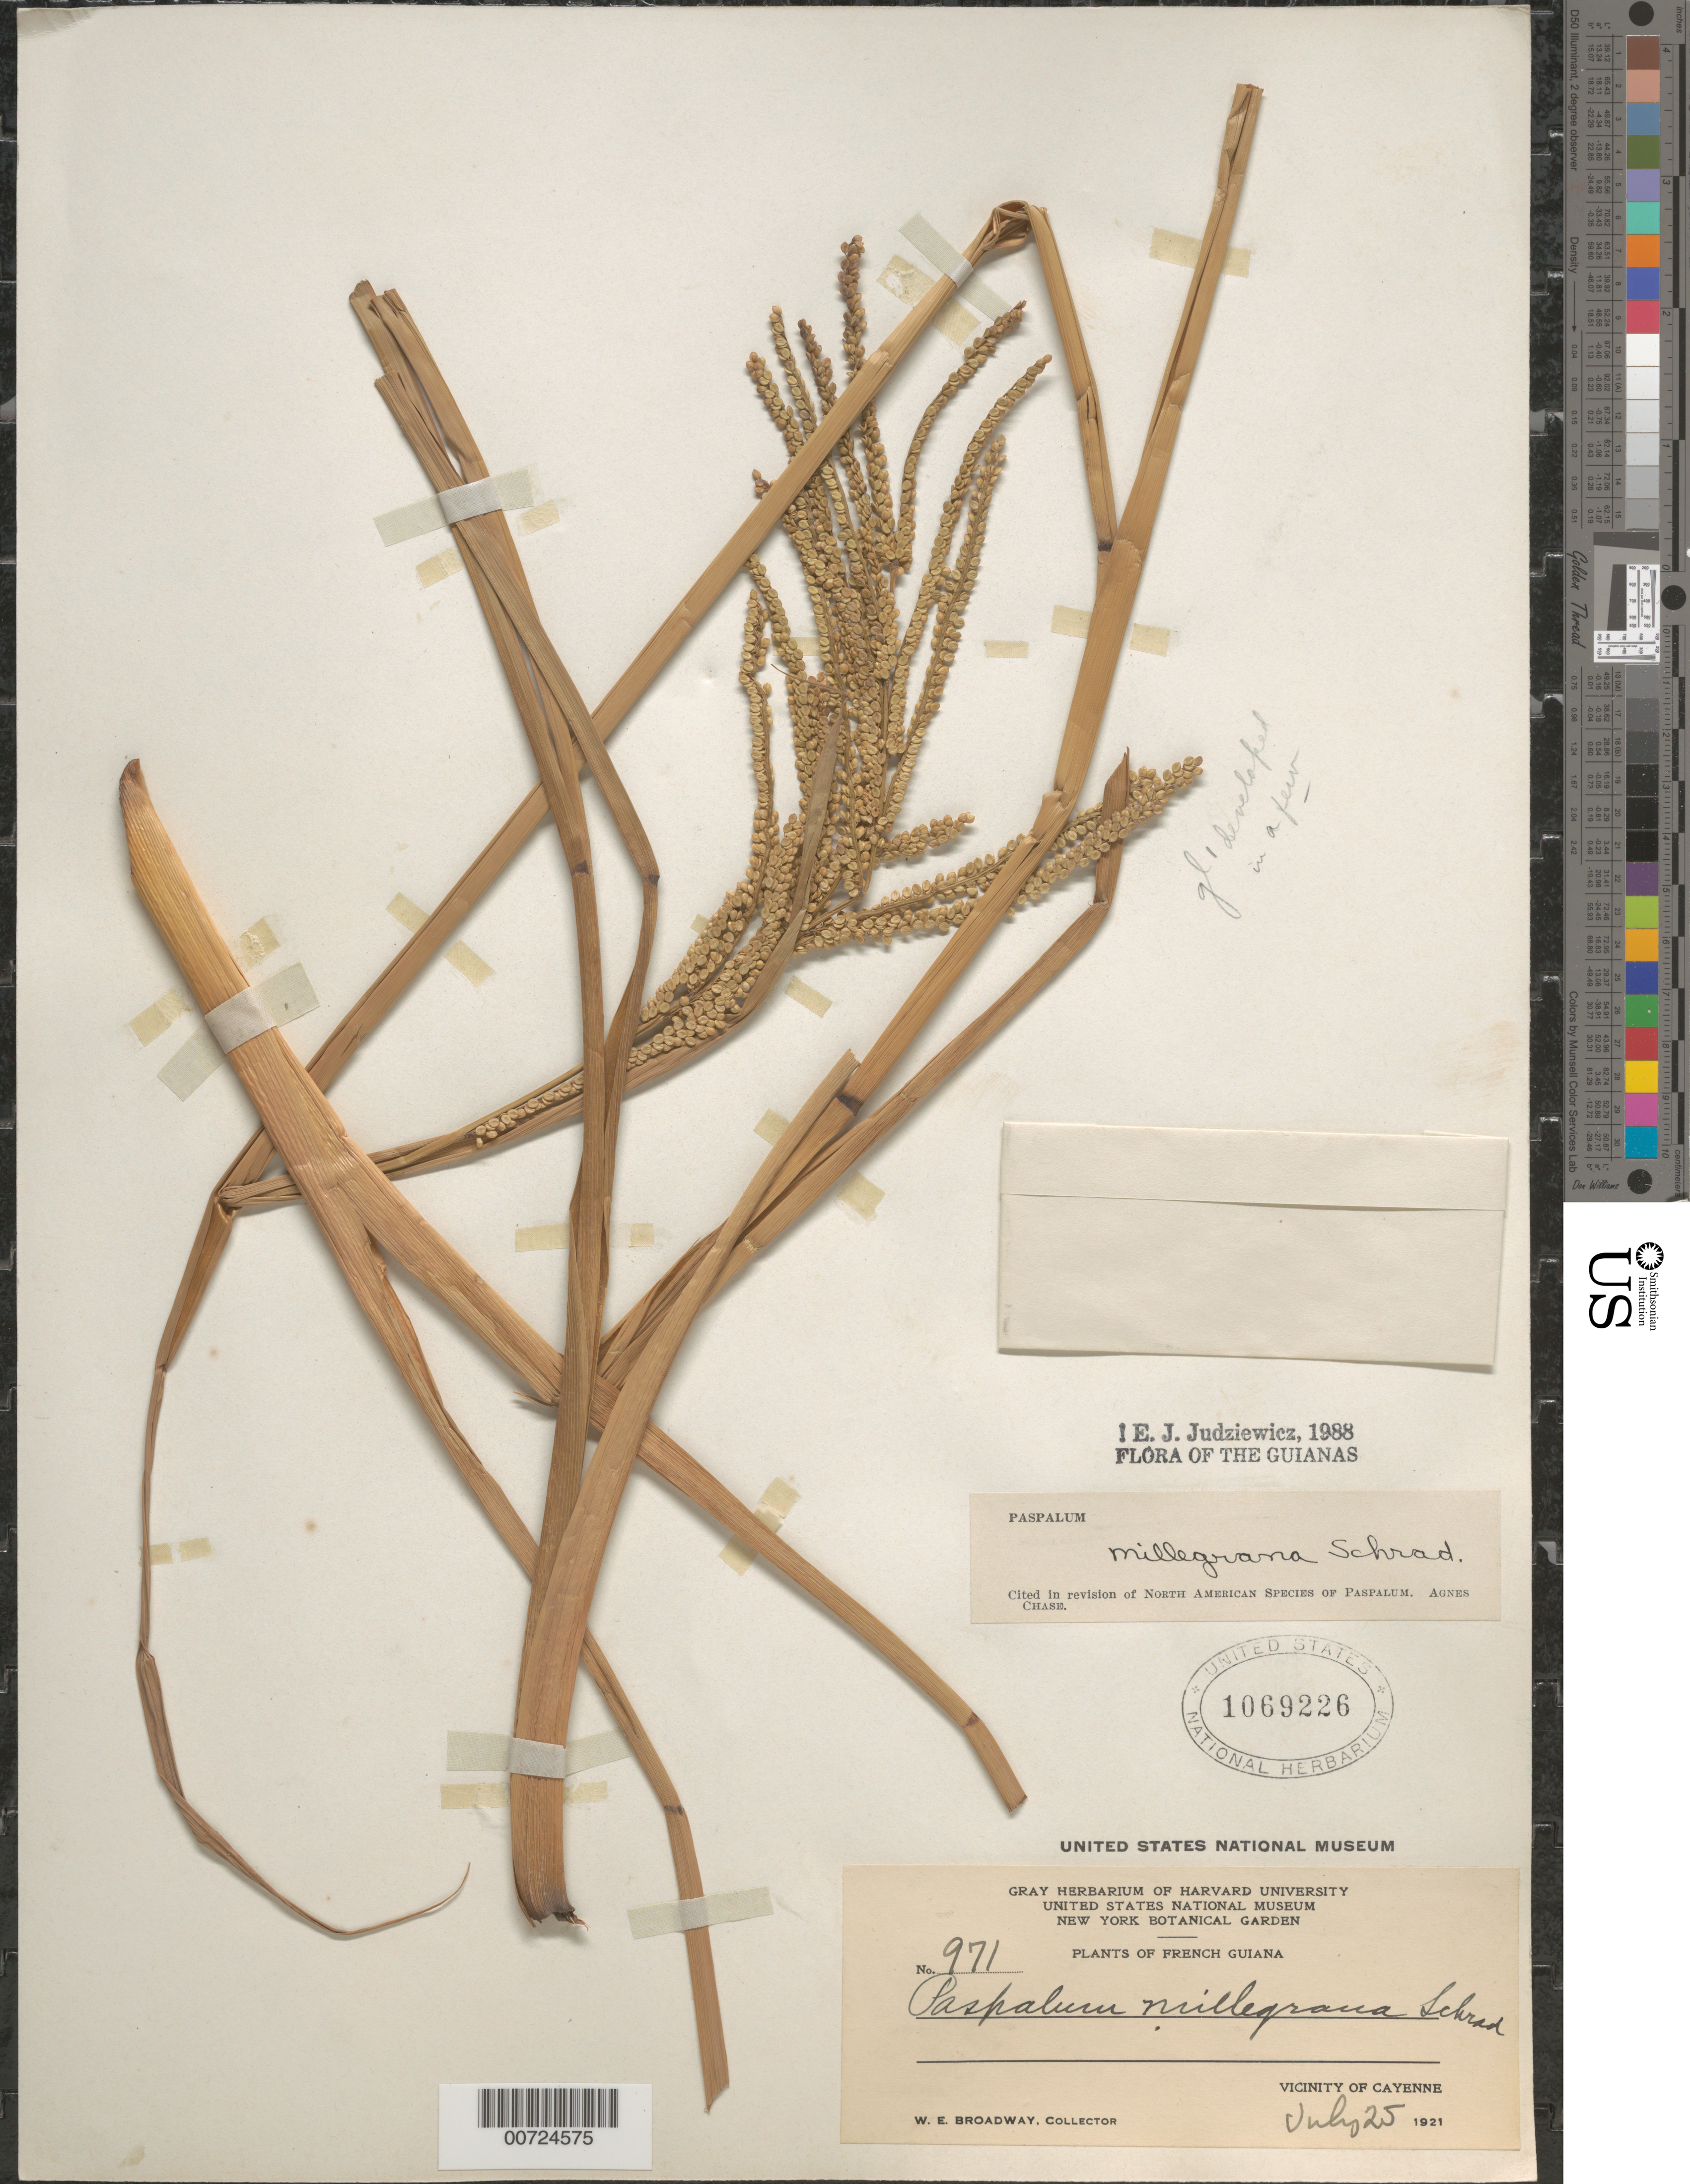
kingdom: Plantae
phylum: Tracheophyta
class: Liliopsida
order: Poales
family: Poaceae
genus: Paspalum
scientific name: Paspalum millegrana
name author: Schrad.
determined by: Judziewicz, E. J.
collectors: W. E. Broadway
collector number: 971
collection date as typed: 25-Jul-21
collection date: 1921-07-25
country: French Guiana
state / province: Cayenne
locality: Cayenne, vic.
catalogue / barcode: US 1069226